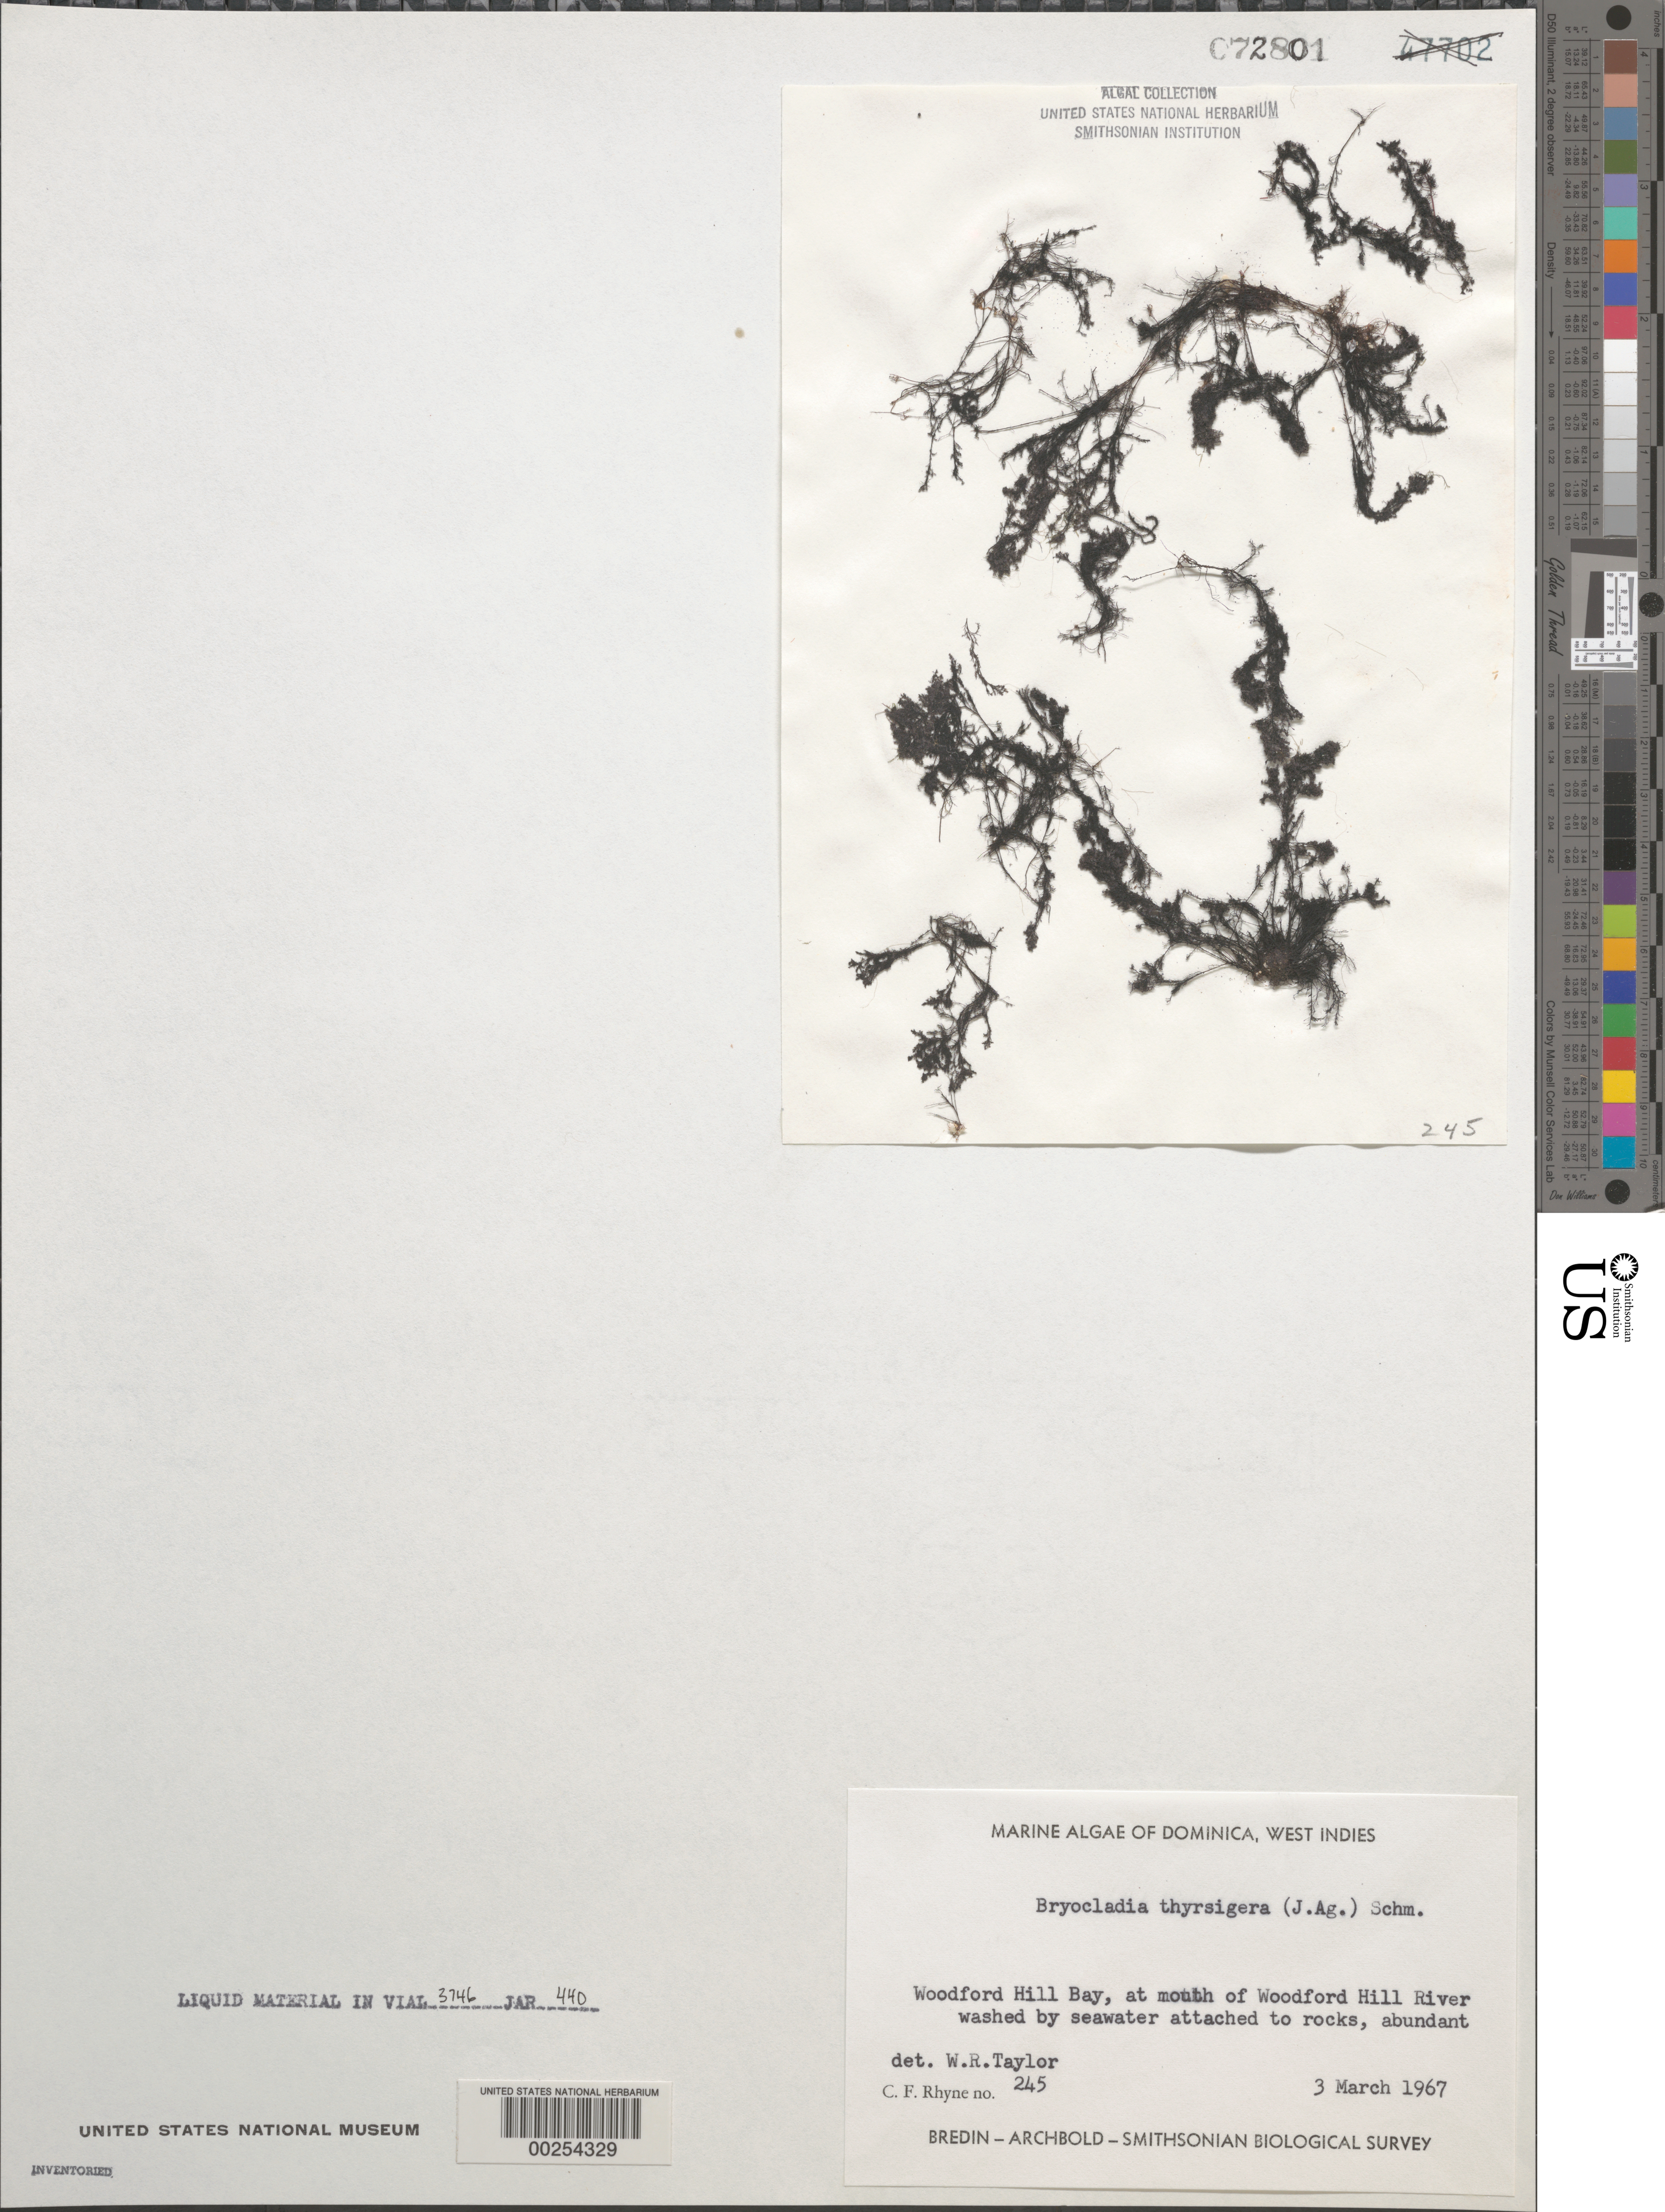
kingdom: Plantae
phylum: Rhodophyta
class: Florideophyceae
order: Ceramiales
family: Rhodomelaceae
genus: Bryocladia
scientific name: Bryocladia thyrsigera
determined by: Taylor, William R.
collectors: C. Rhyne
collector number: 245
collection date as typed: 03 Mar 1967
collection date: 1967-03-03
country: Dominica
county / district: St. Andrew's Parish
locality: Woodford Hill Bay, Woodford Hill River mouth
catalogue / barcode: US 72801